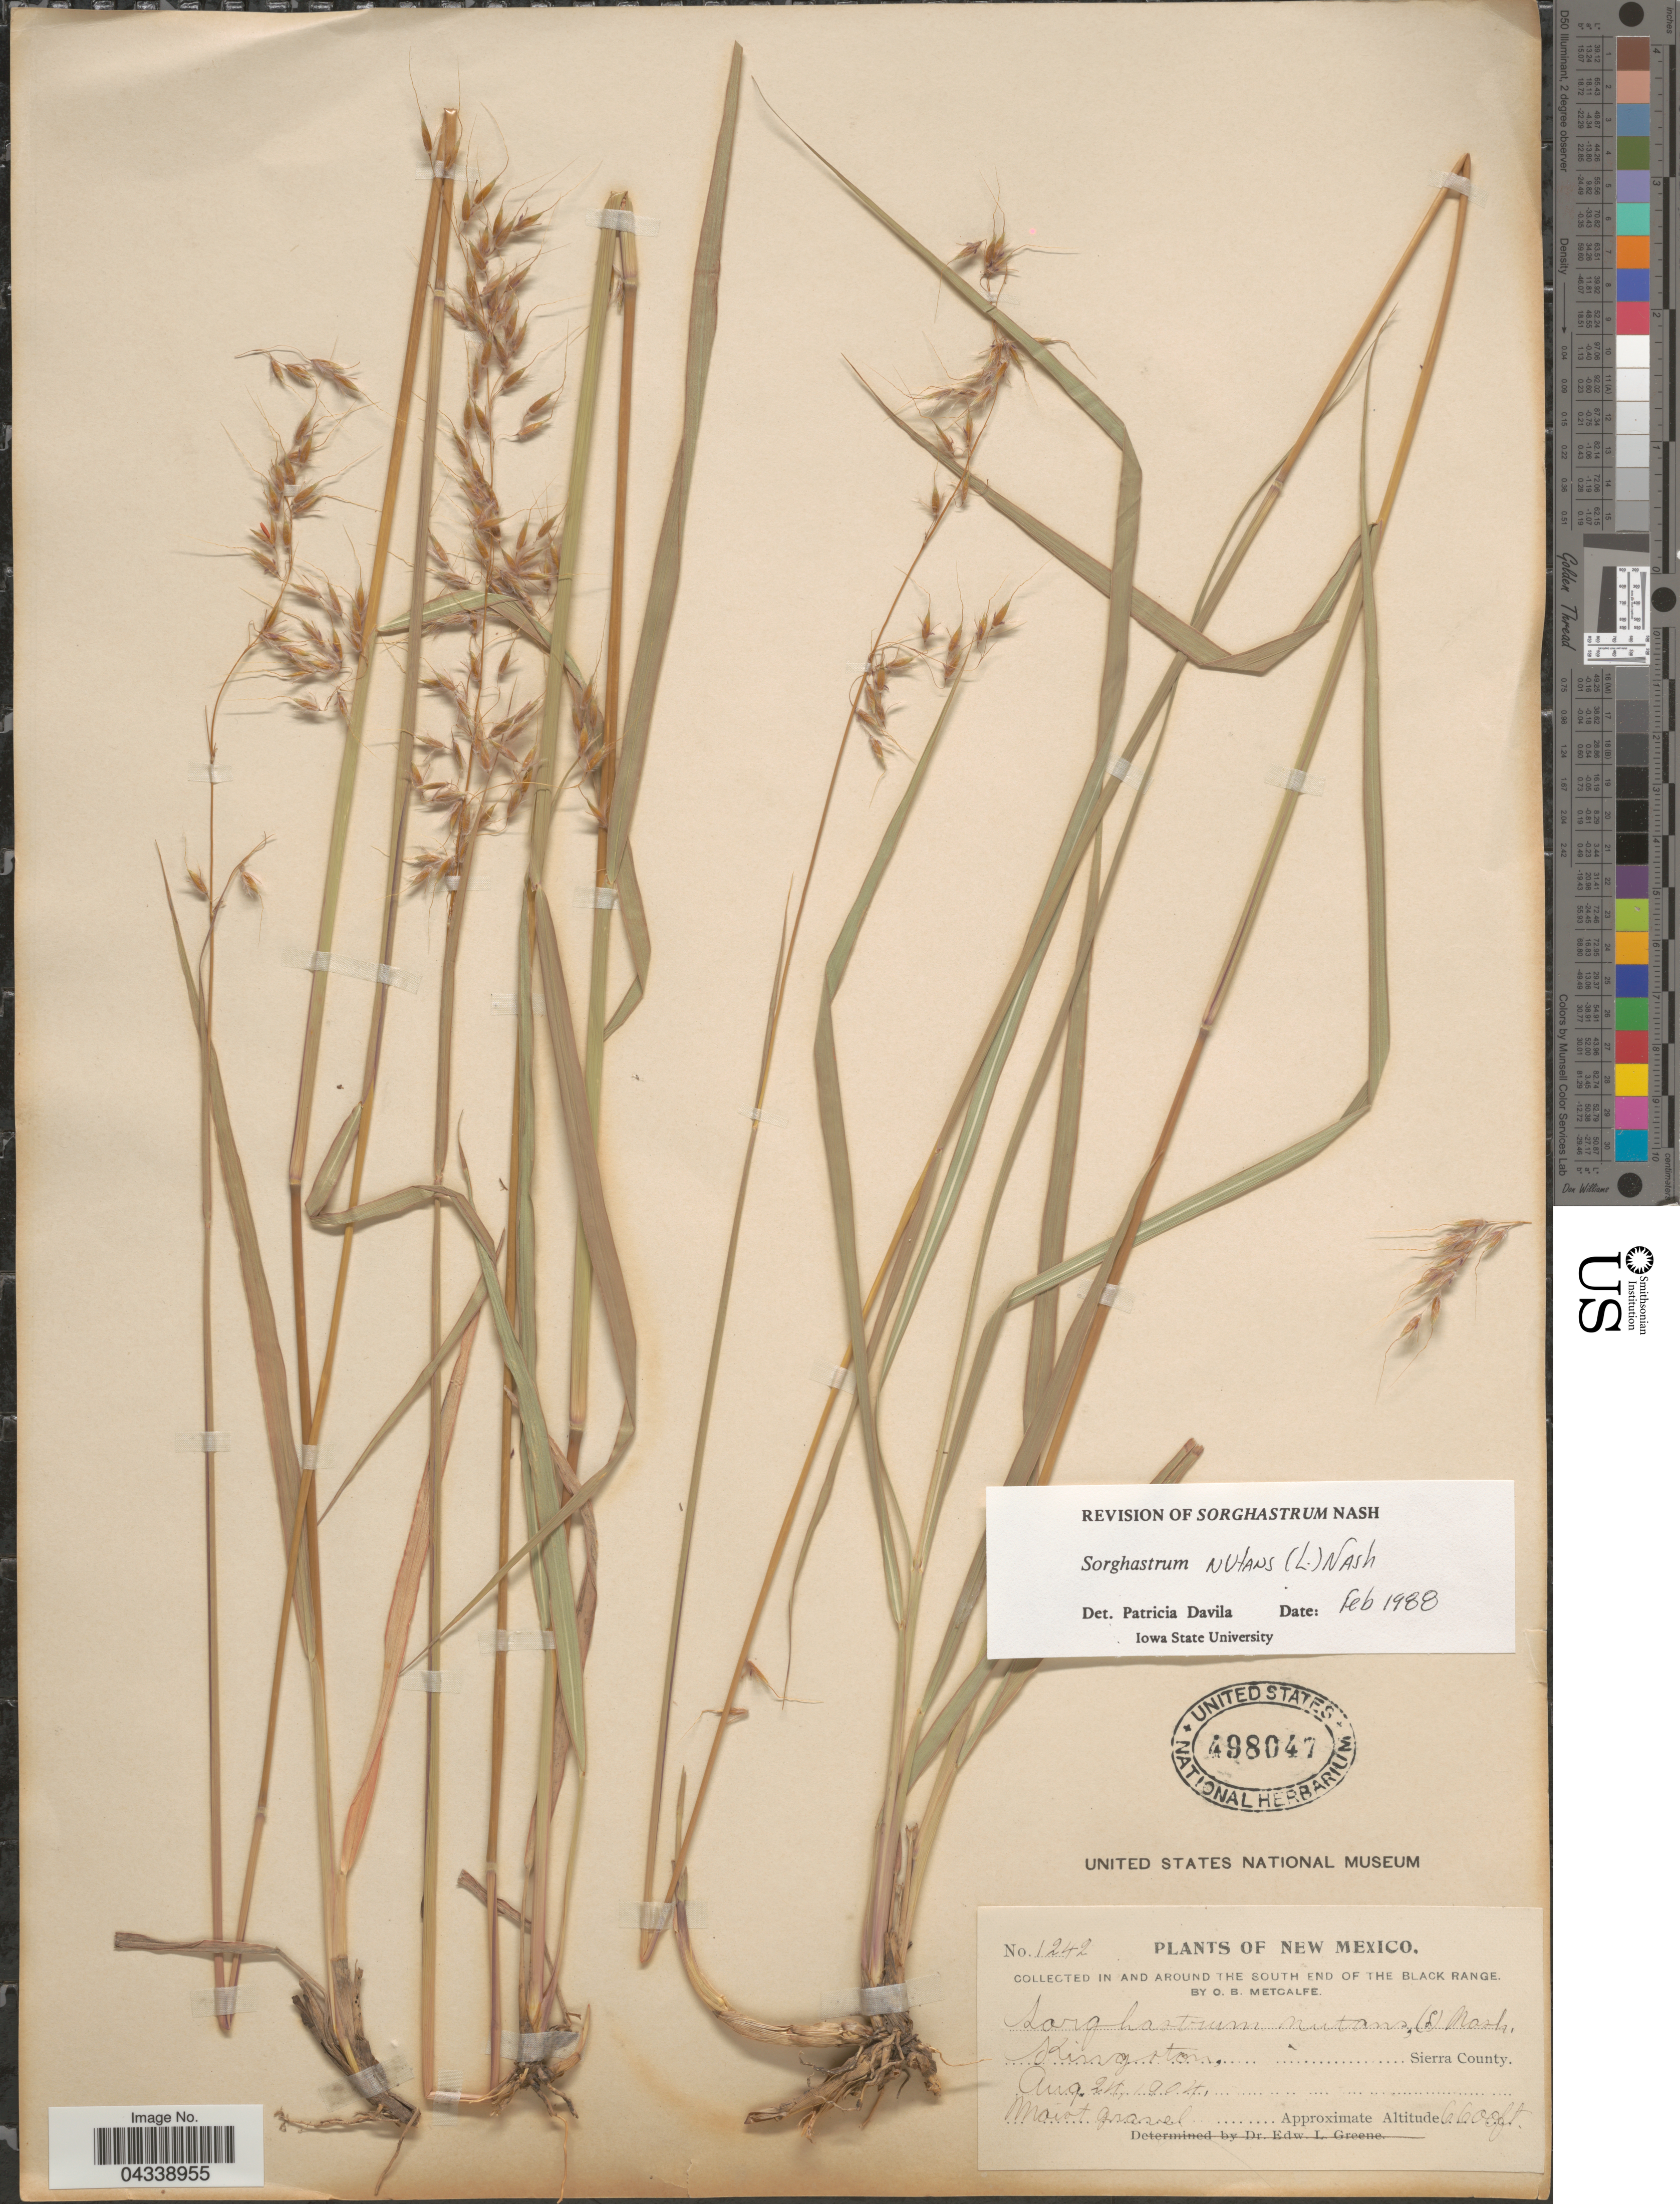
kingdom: Plantae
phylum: Tracheophyta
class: Liliopsida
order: Poales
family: Poaceae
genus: Sorghastrum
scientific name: Sorghastrum nutans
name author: (L.) Nash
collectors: O. B. Metcalfe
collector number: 1242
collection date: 1904-08-24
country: United States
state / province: New Mexico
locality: In and around the sound end of the Black Range. Kingston, Sierra County.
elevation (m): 2012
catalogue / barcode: US 498047